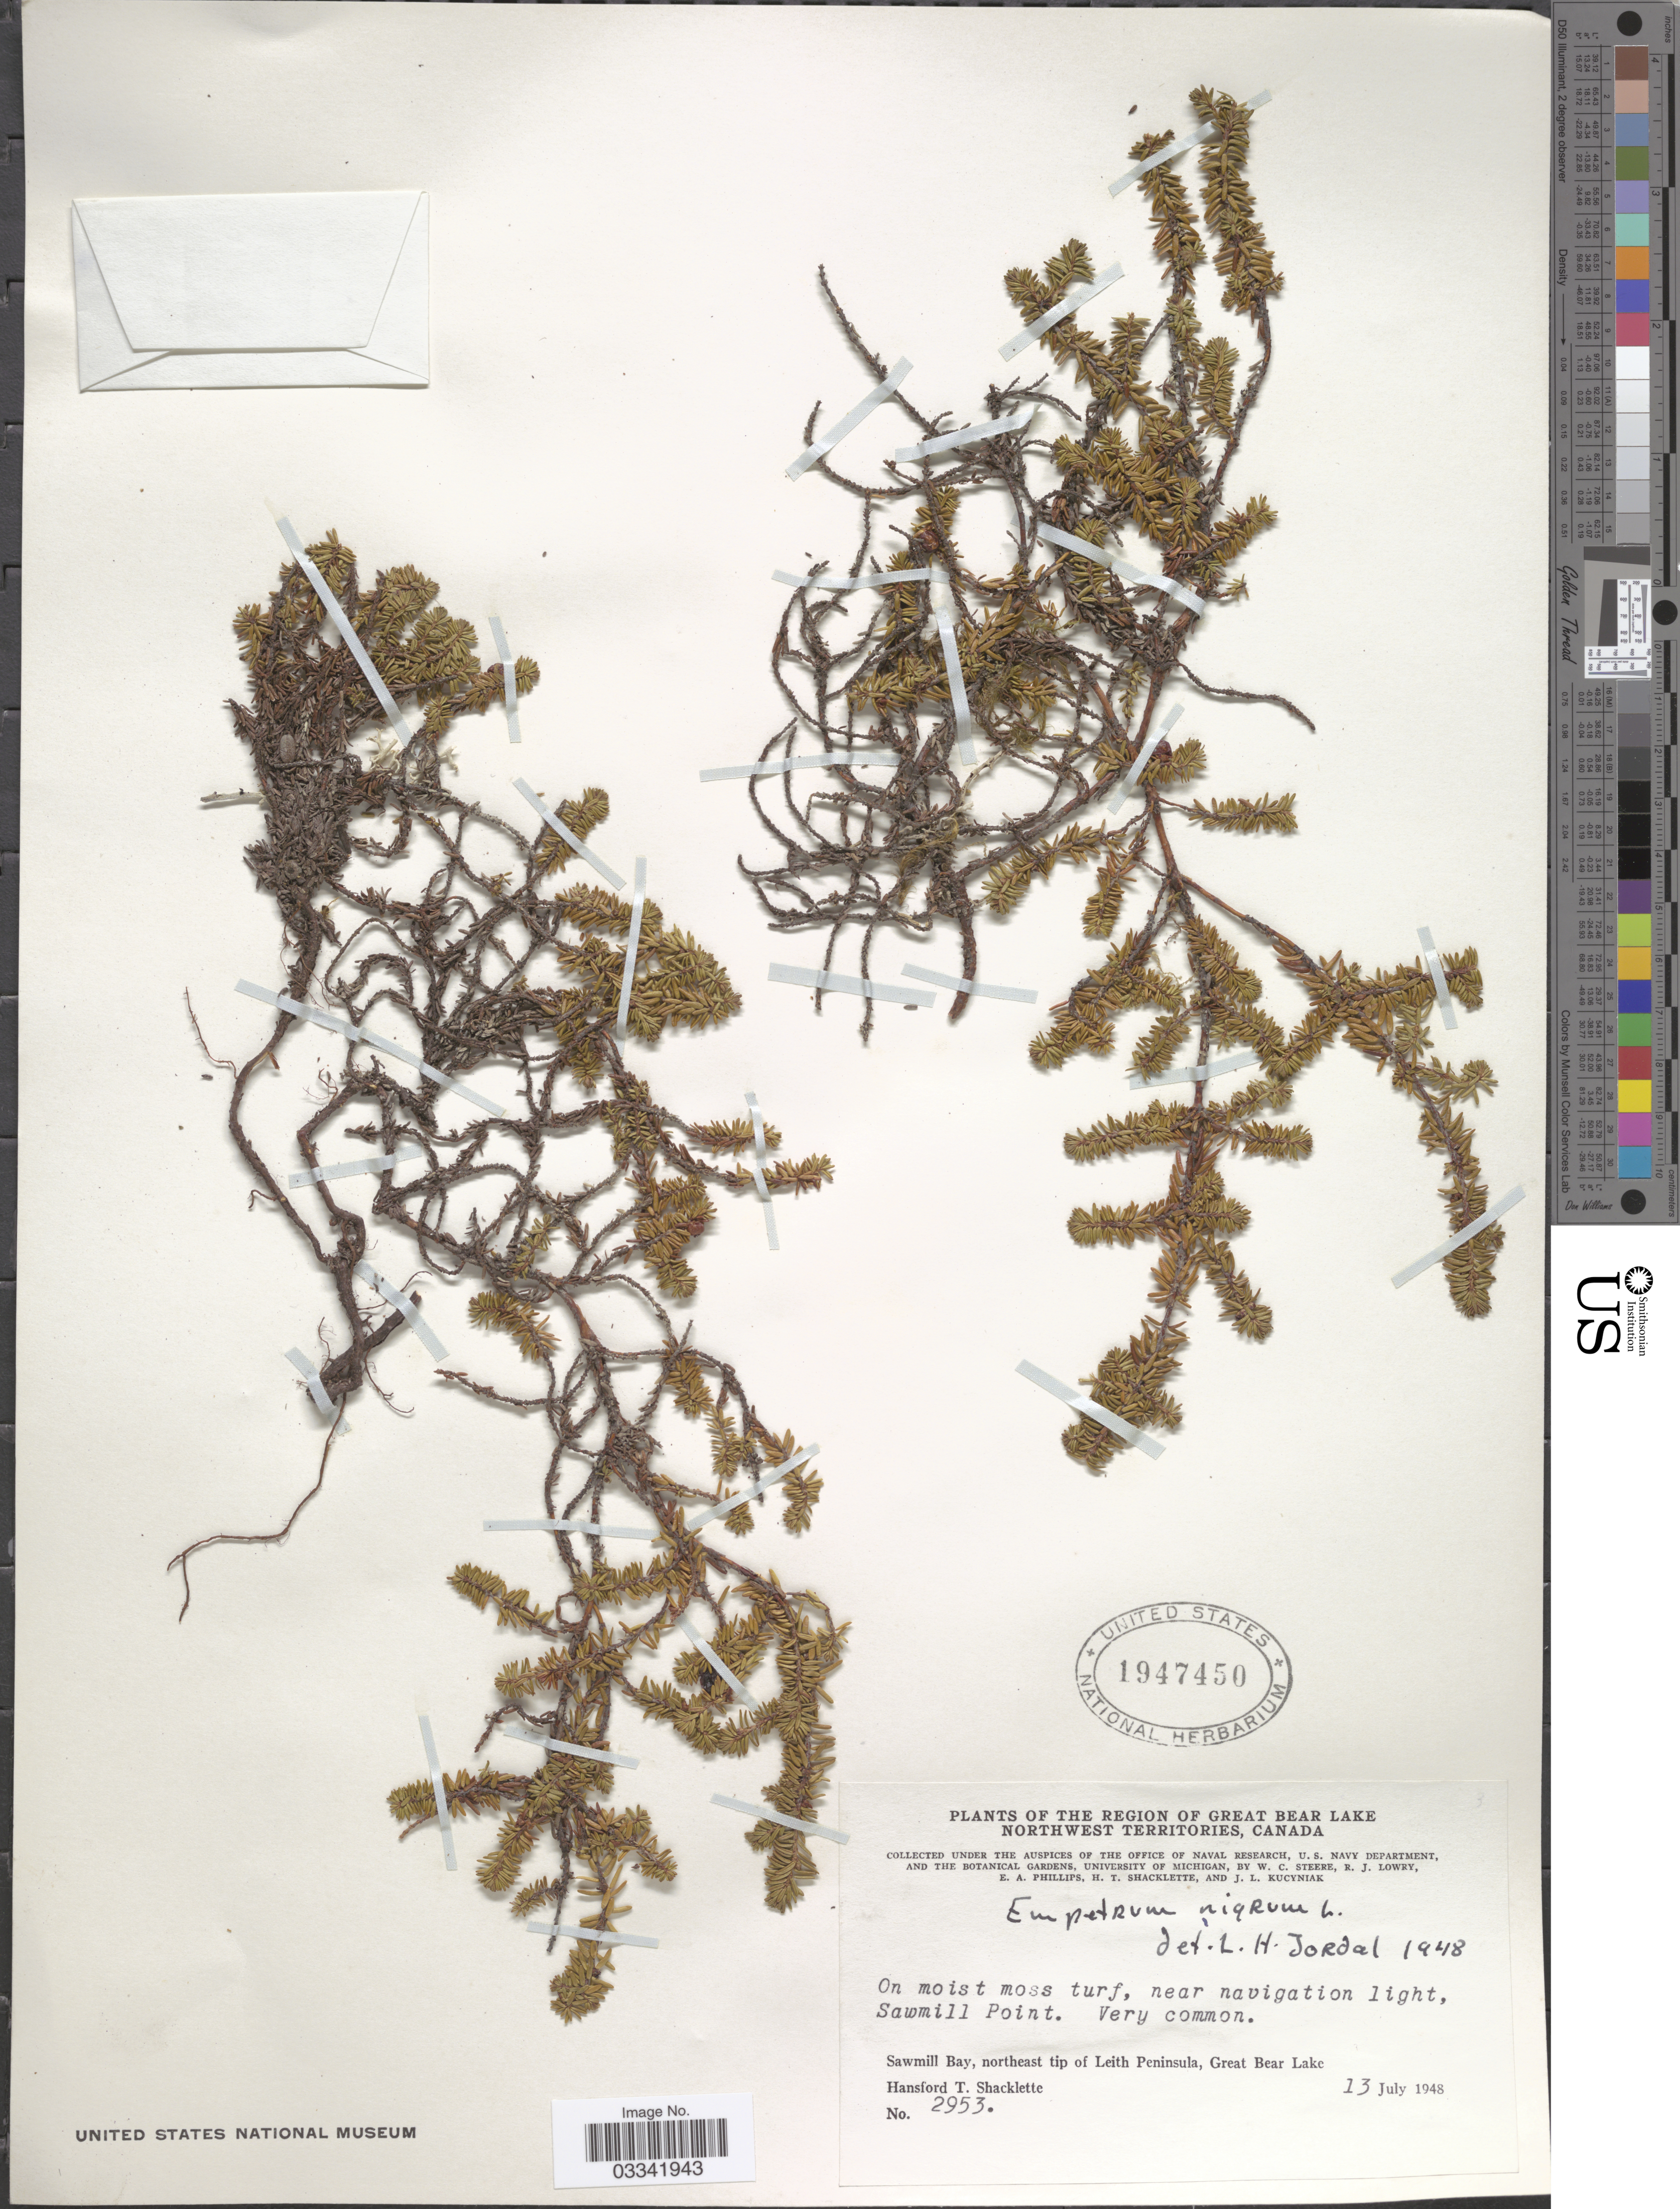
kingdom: Plantae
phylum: Tracheophyta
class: Magnoliopsida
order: Ericales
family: Ericaceae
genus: Empetrum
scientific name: Empetrum nigrum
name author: L.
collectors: H. Shacklette, W. C. Steere, R. Lowry, H. Shacklette & J. Kucyniak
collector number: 2953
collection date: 1948-07-13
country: Canada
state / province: Northwest Territories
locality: The Region of Great Bear Lake, On moist moss turf, near navigation light, Sawmill Point, Sawmill Bay, northeast tip of Leith Peninsula, Great Bear Lake.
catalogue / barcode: US 1947450